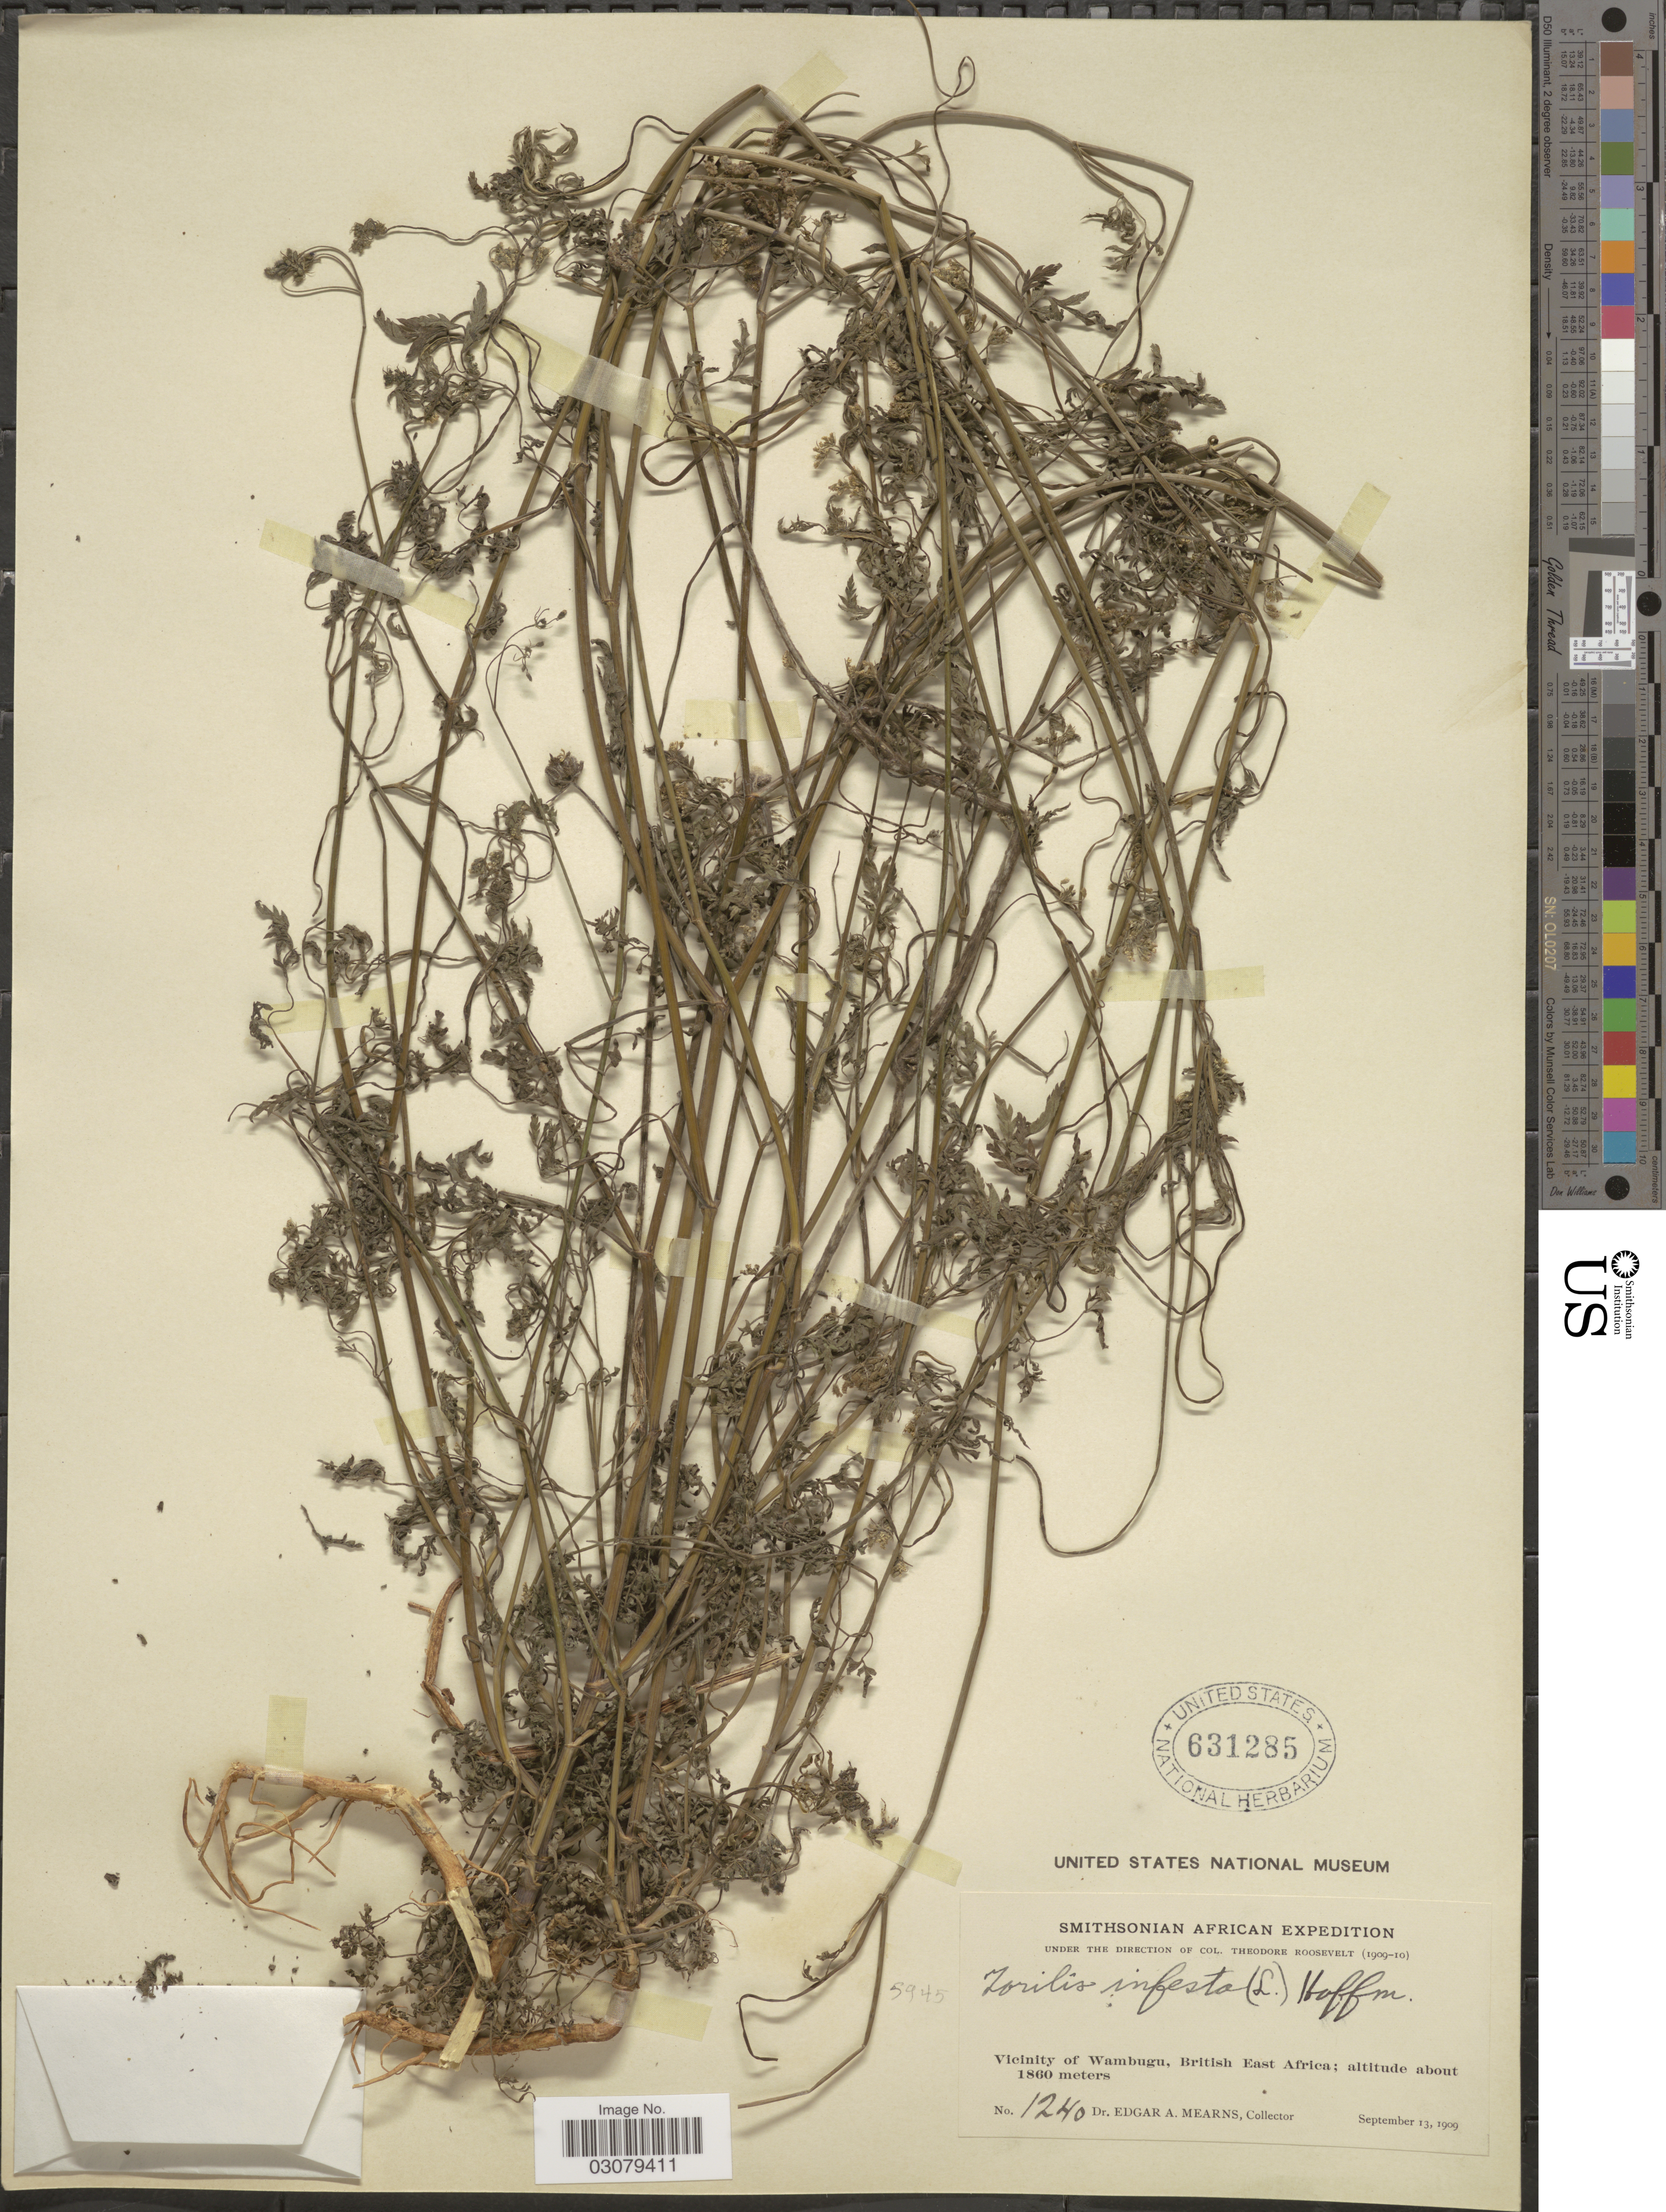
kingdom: Plantae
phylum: Tracheophyta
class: Magnoliopsida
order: Apiales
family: Apiaceae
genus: Torilis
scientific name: Torilis infesta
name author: (L.) Clairv.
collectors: E. A. Mearns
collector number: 1240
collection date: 1909-09-13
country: Kenya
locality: Vicinity of Wambugu, British East Africa.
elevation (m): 1860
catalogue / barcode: US 631285